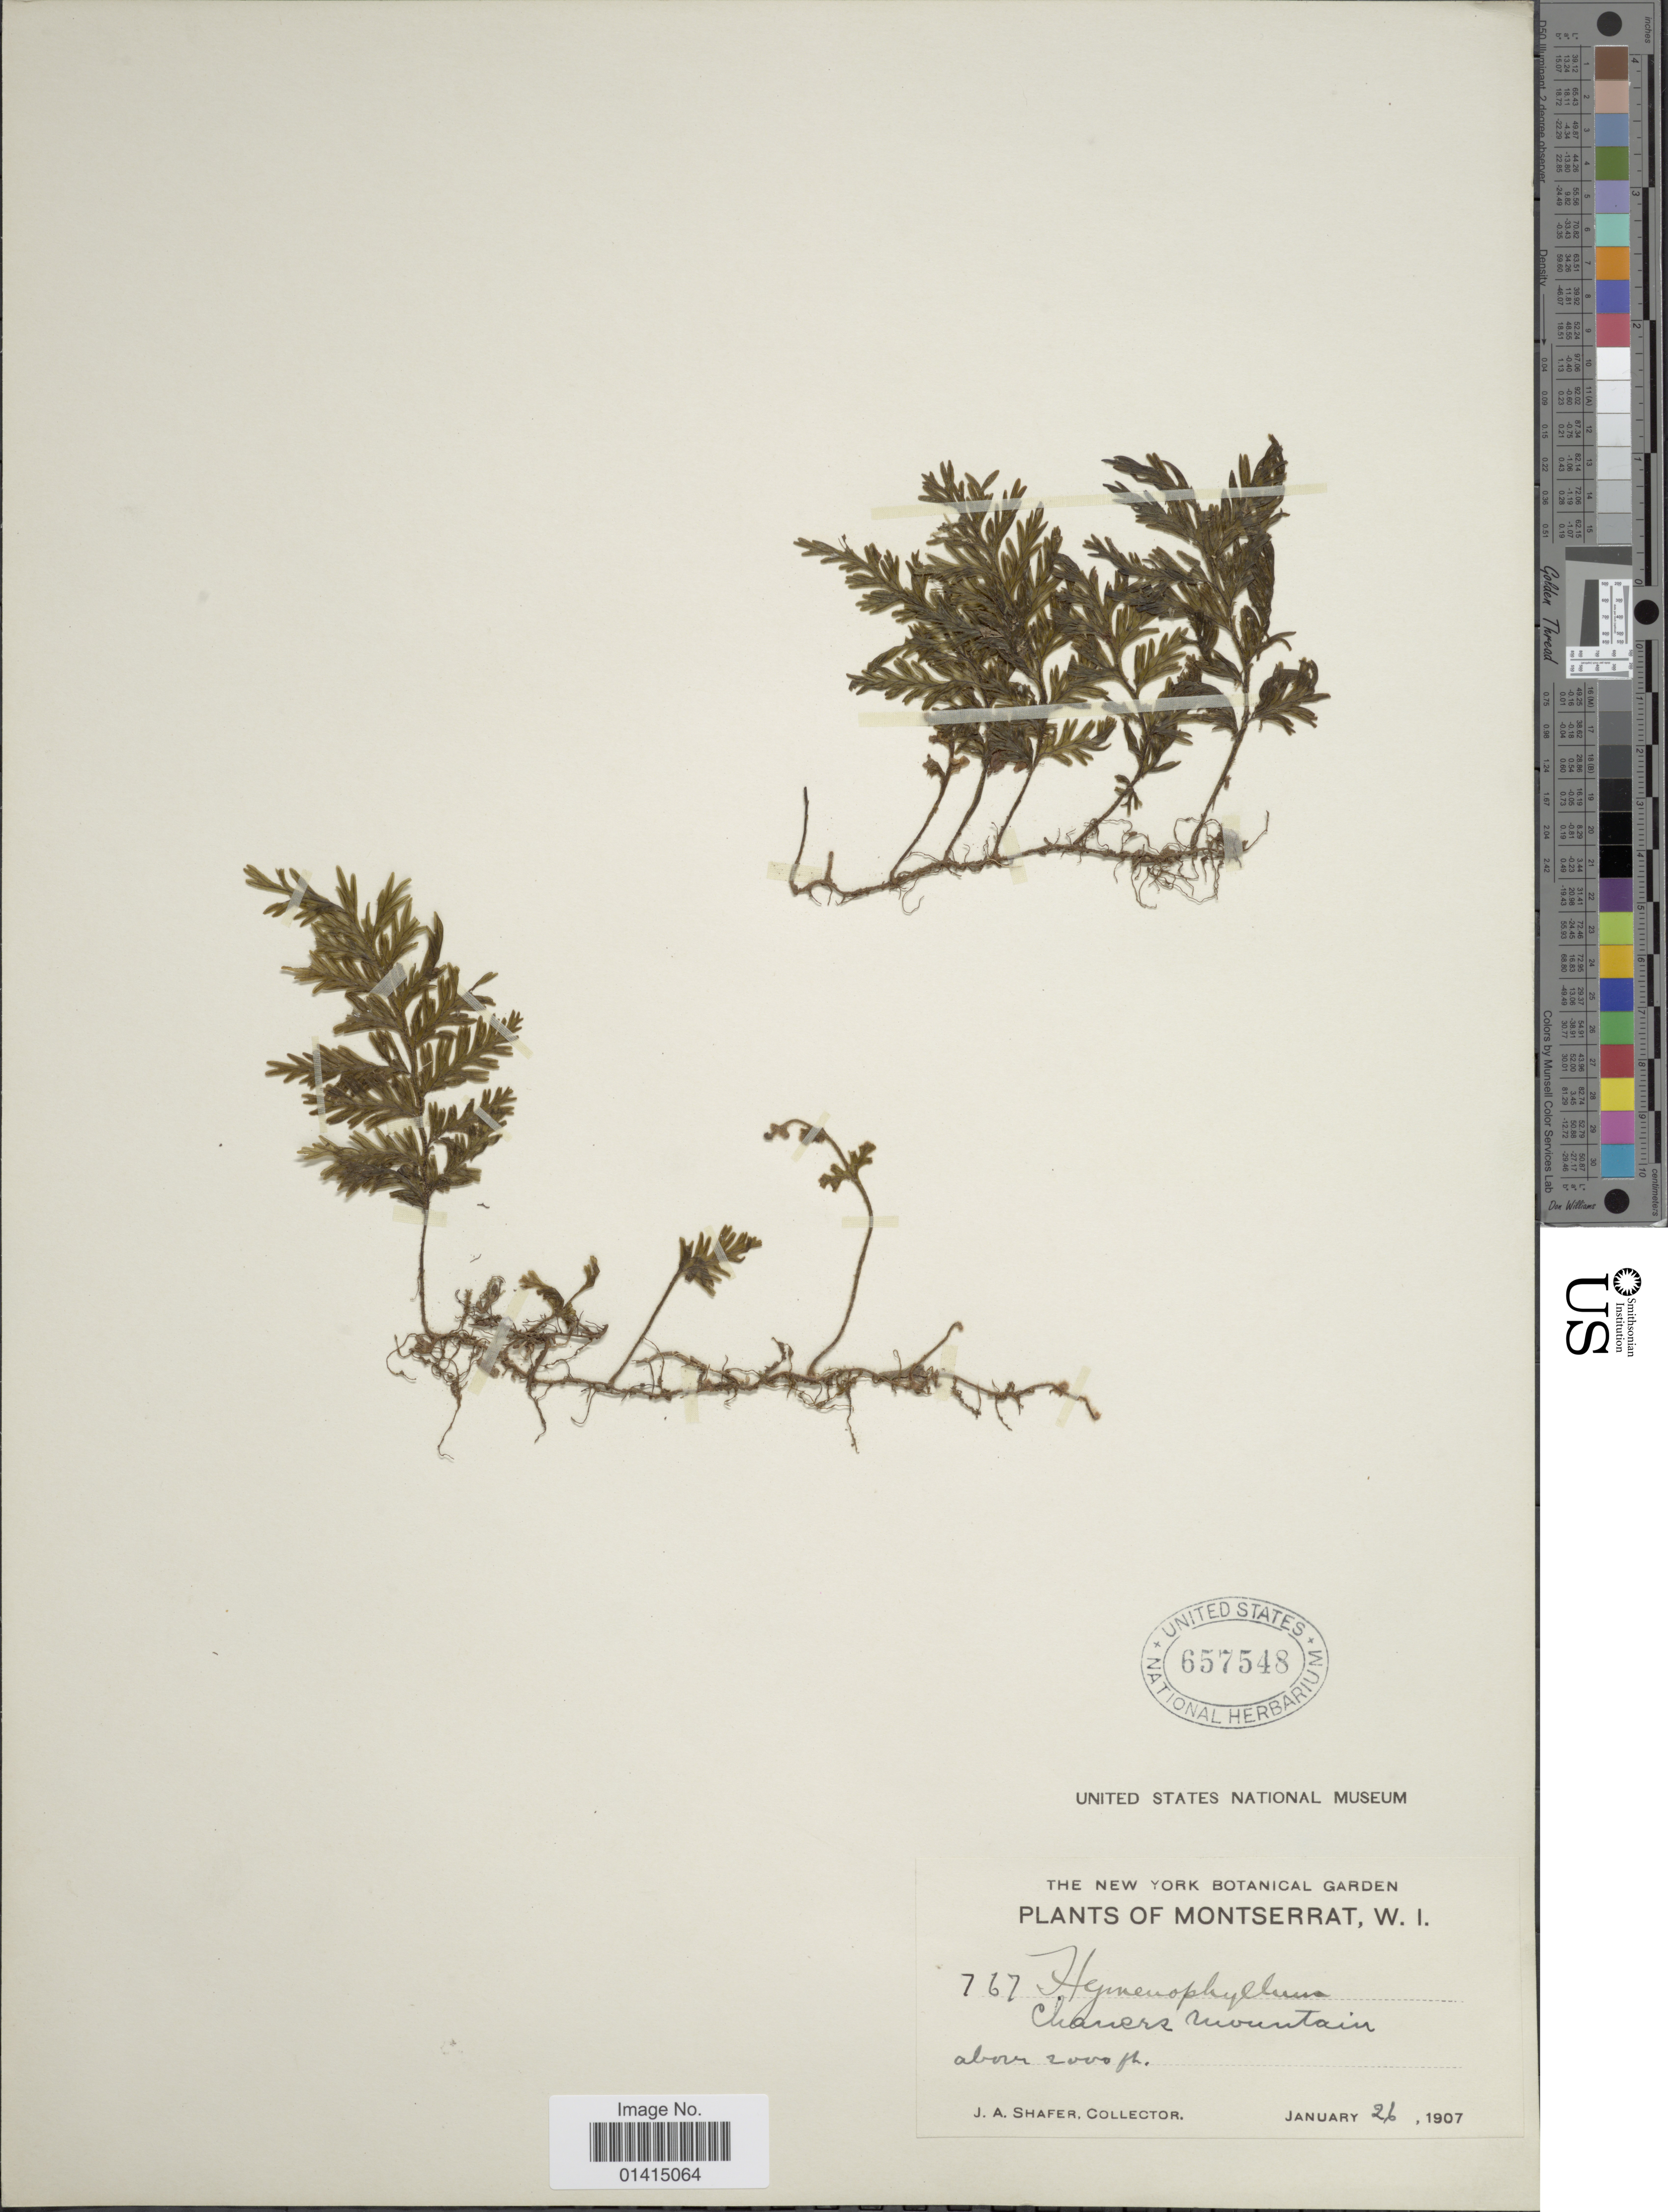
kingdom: Plantae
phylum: Tracheophyta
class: Polypodiopsida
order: Hymenophyllales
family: Hymenophyllaceae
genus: Hymenophyllum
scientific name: Hymenophyllum hirtellum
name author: Sw. in Schrad.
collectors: J. A. Shafer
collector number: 767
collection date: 1907-01-26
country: Montserrat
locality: Montserrat, W.I., Chauers Mountain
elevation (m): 610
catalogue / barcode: US 657548